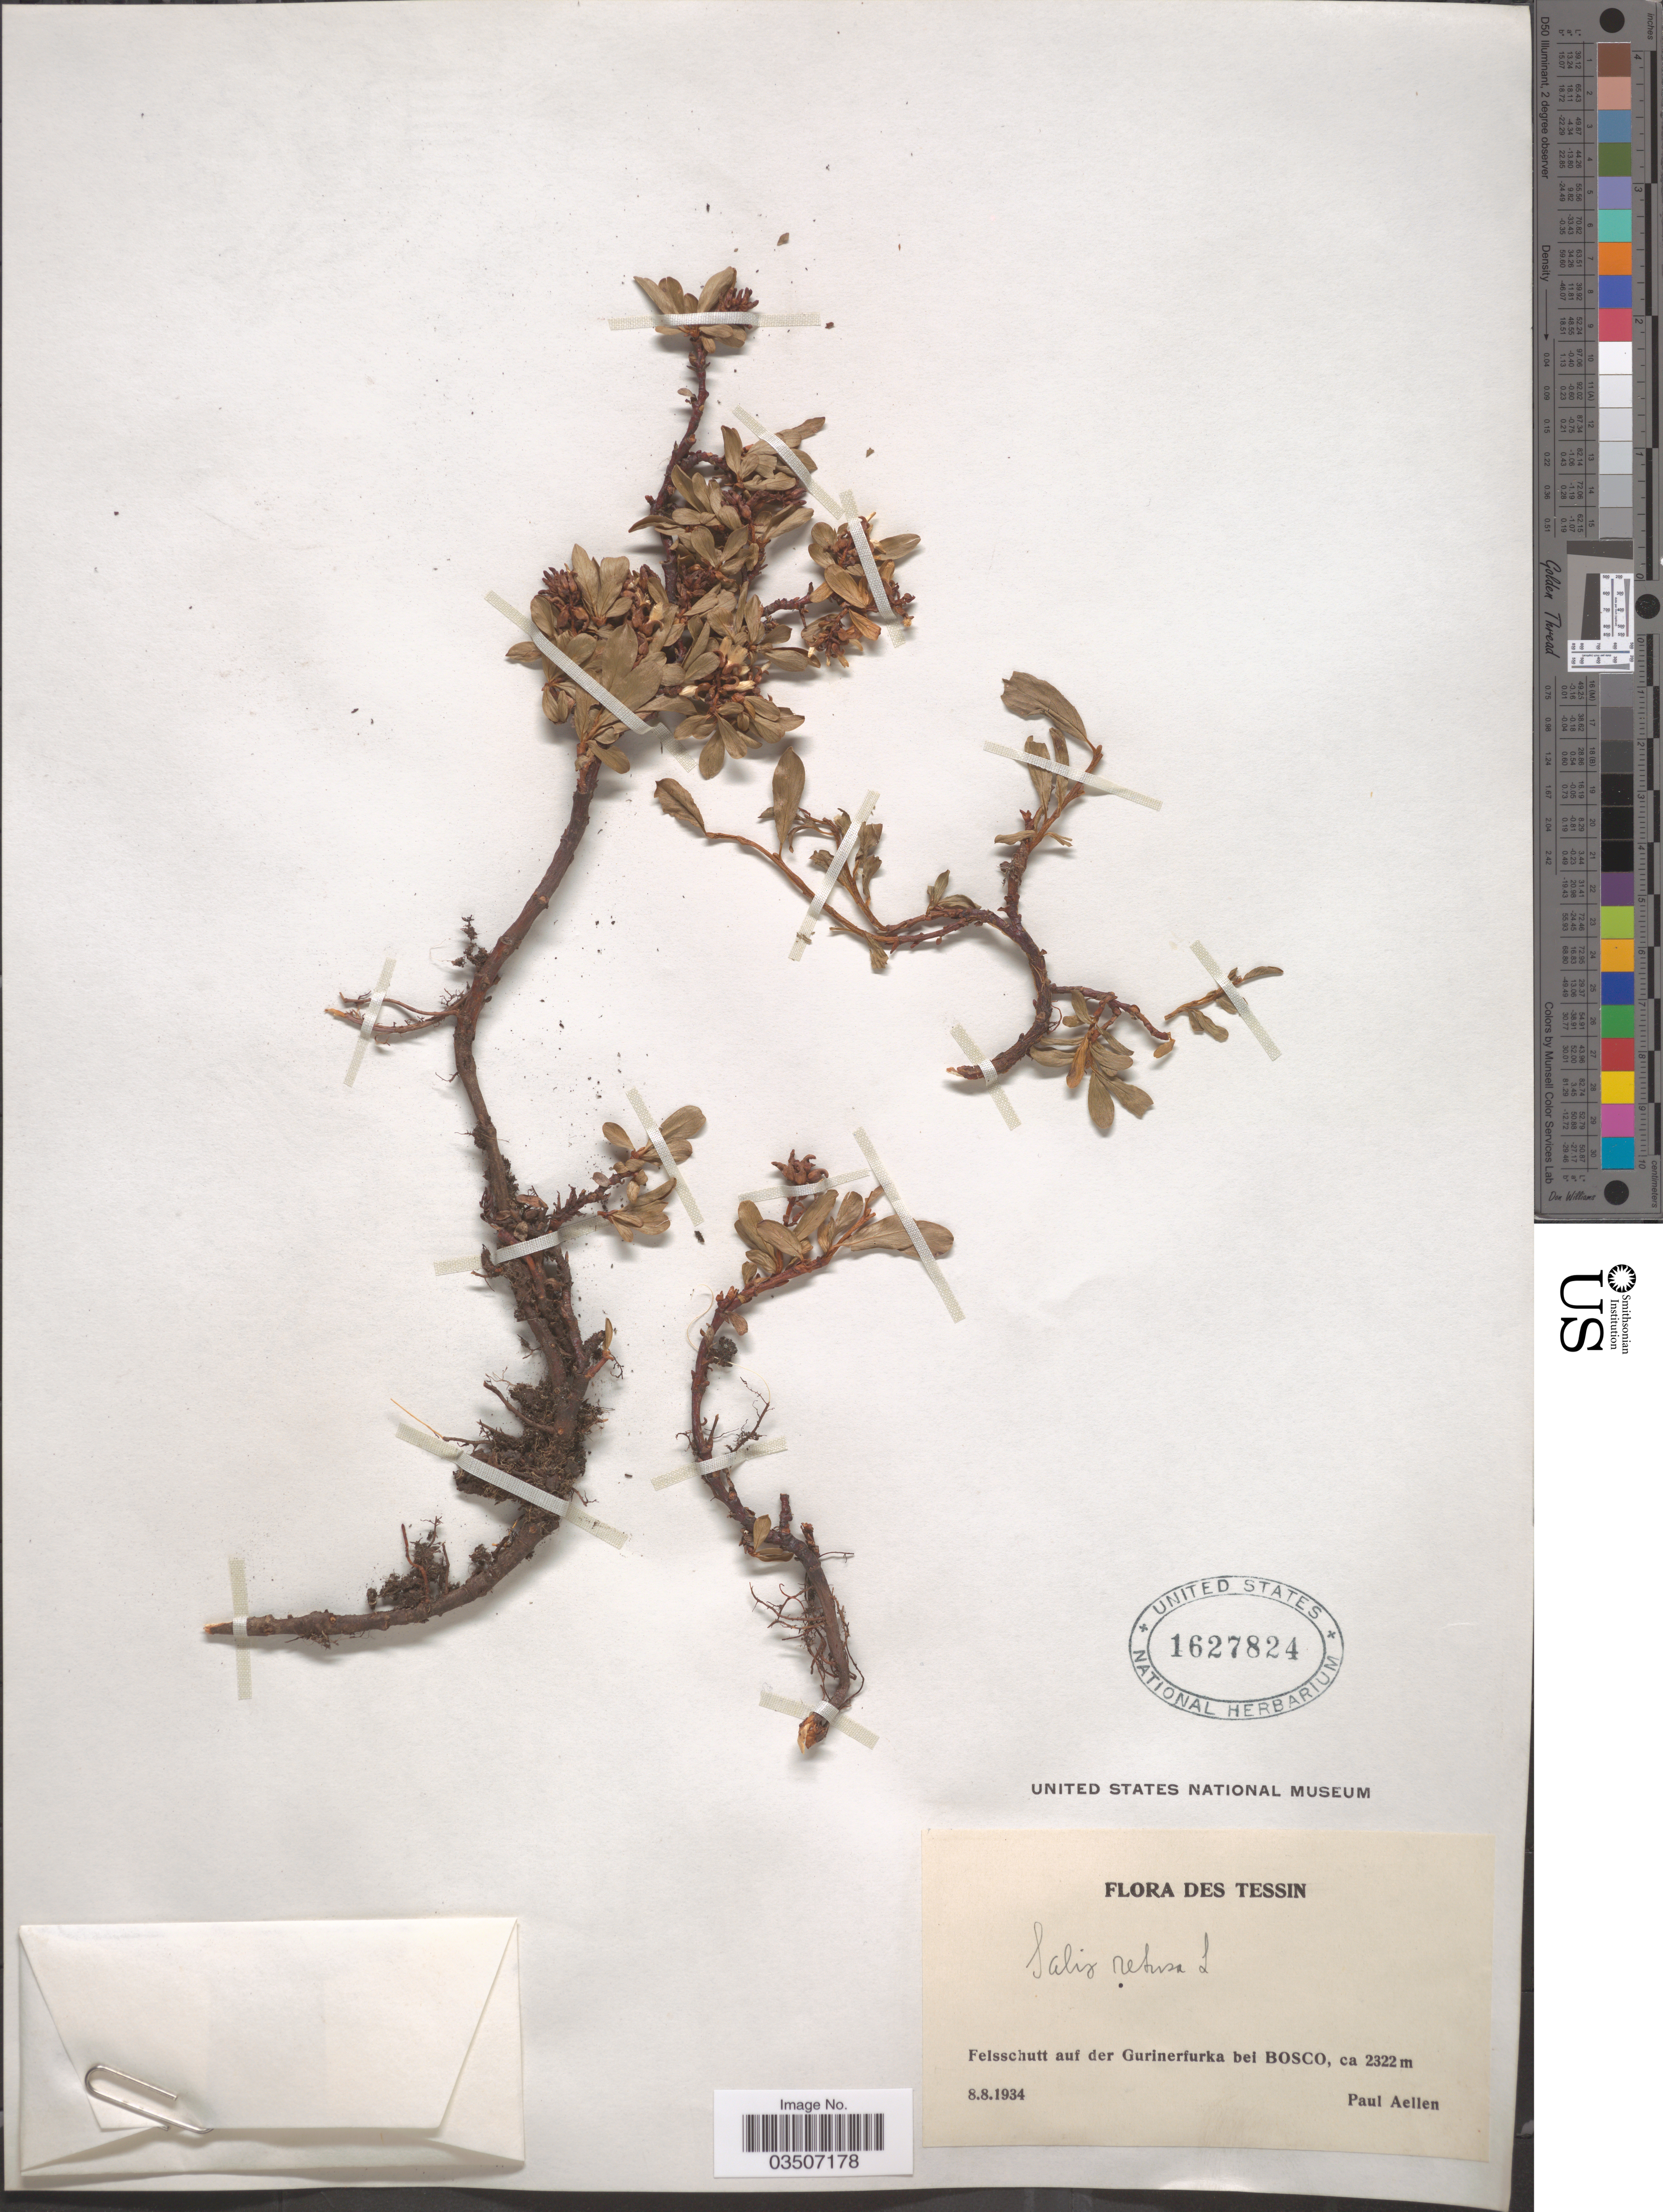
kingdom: Plantae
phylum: Tracheophyta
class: Magnoliopsida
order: Malpighiales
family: Salicaceae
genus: Salix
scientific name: Salix retusa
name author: L.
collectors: P. Aellen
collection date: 1934-08-08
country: Switzerland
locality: Tessin. Felsschutt auf der Gurinerfurka bei Bosco.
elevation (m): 2322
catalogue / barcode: US 1627824